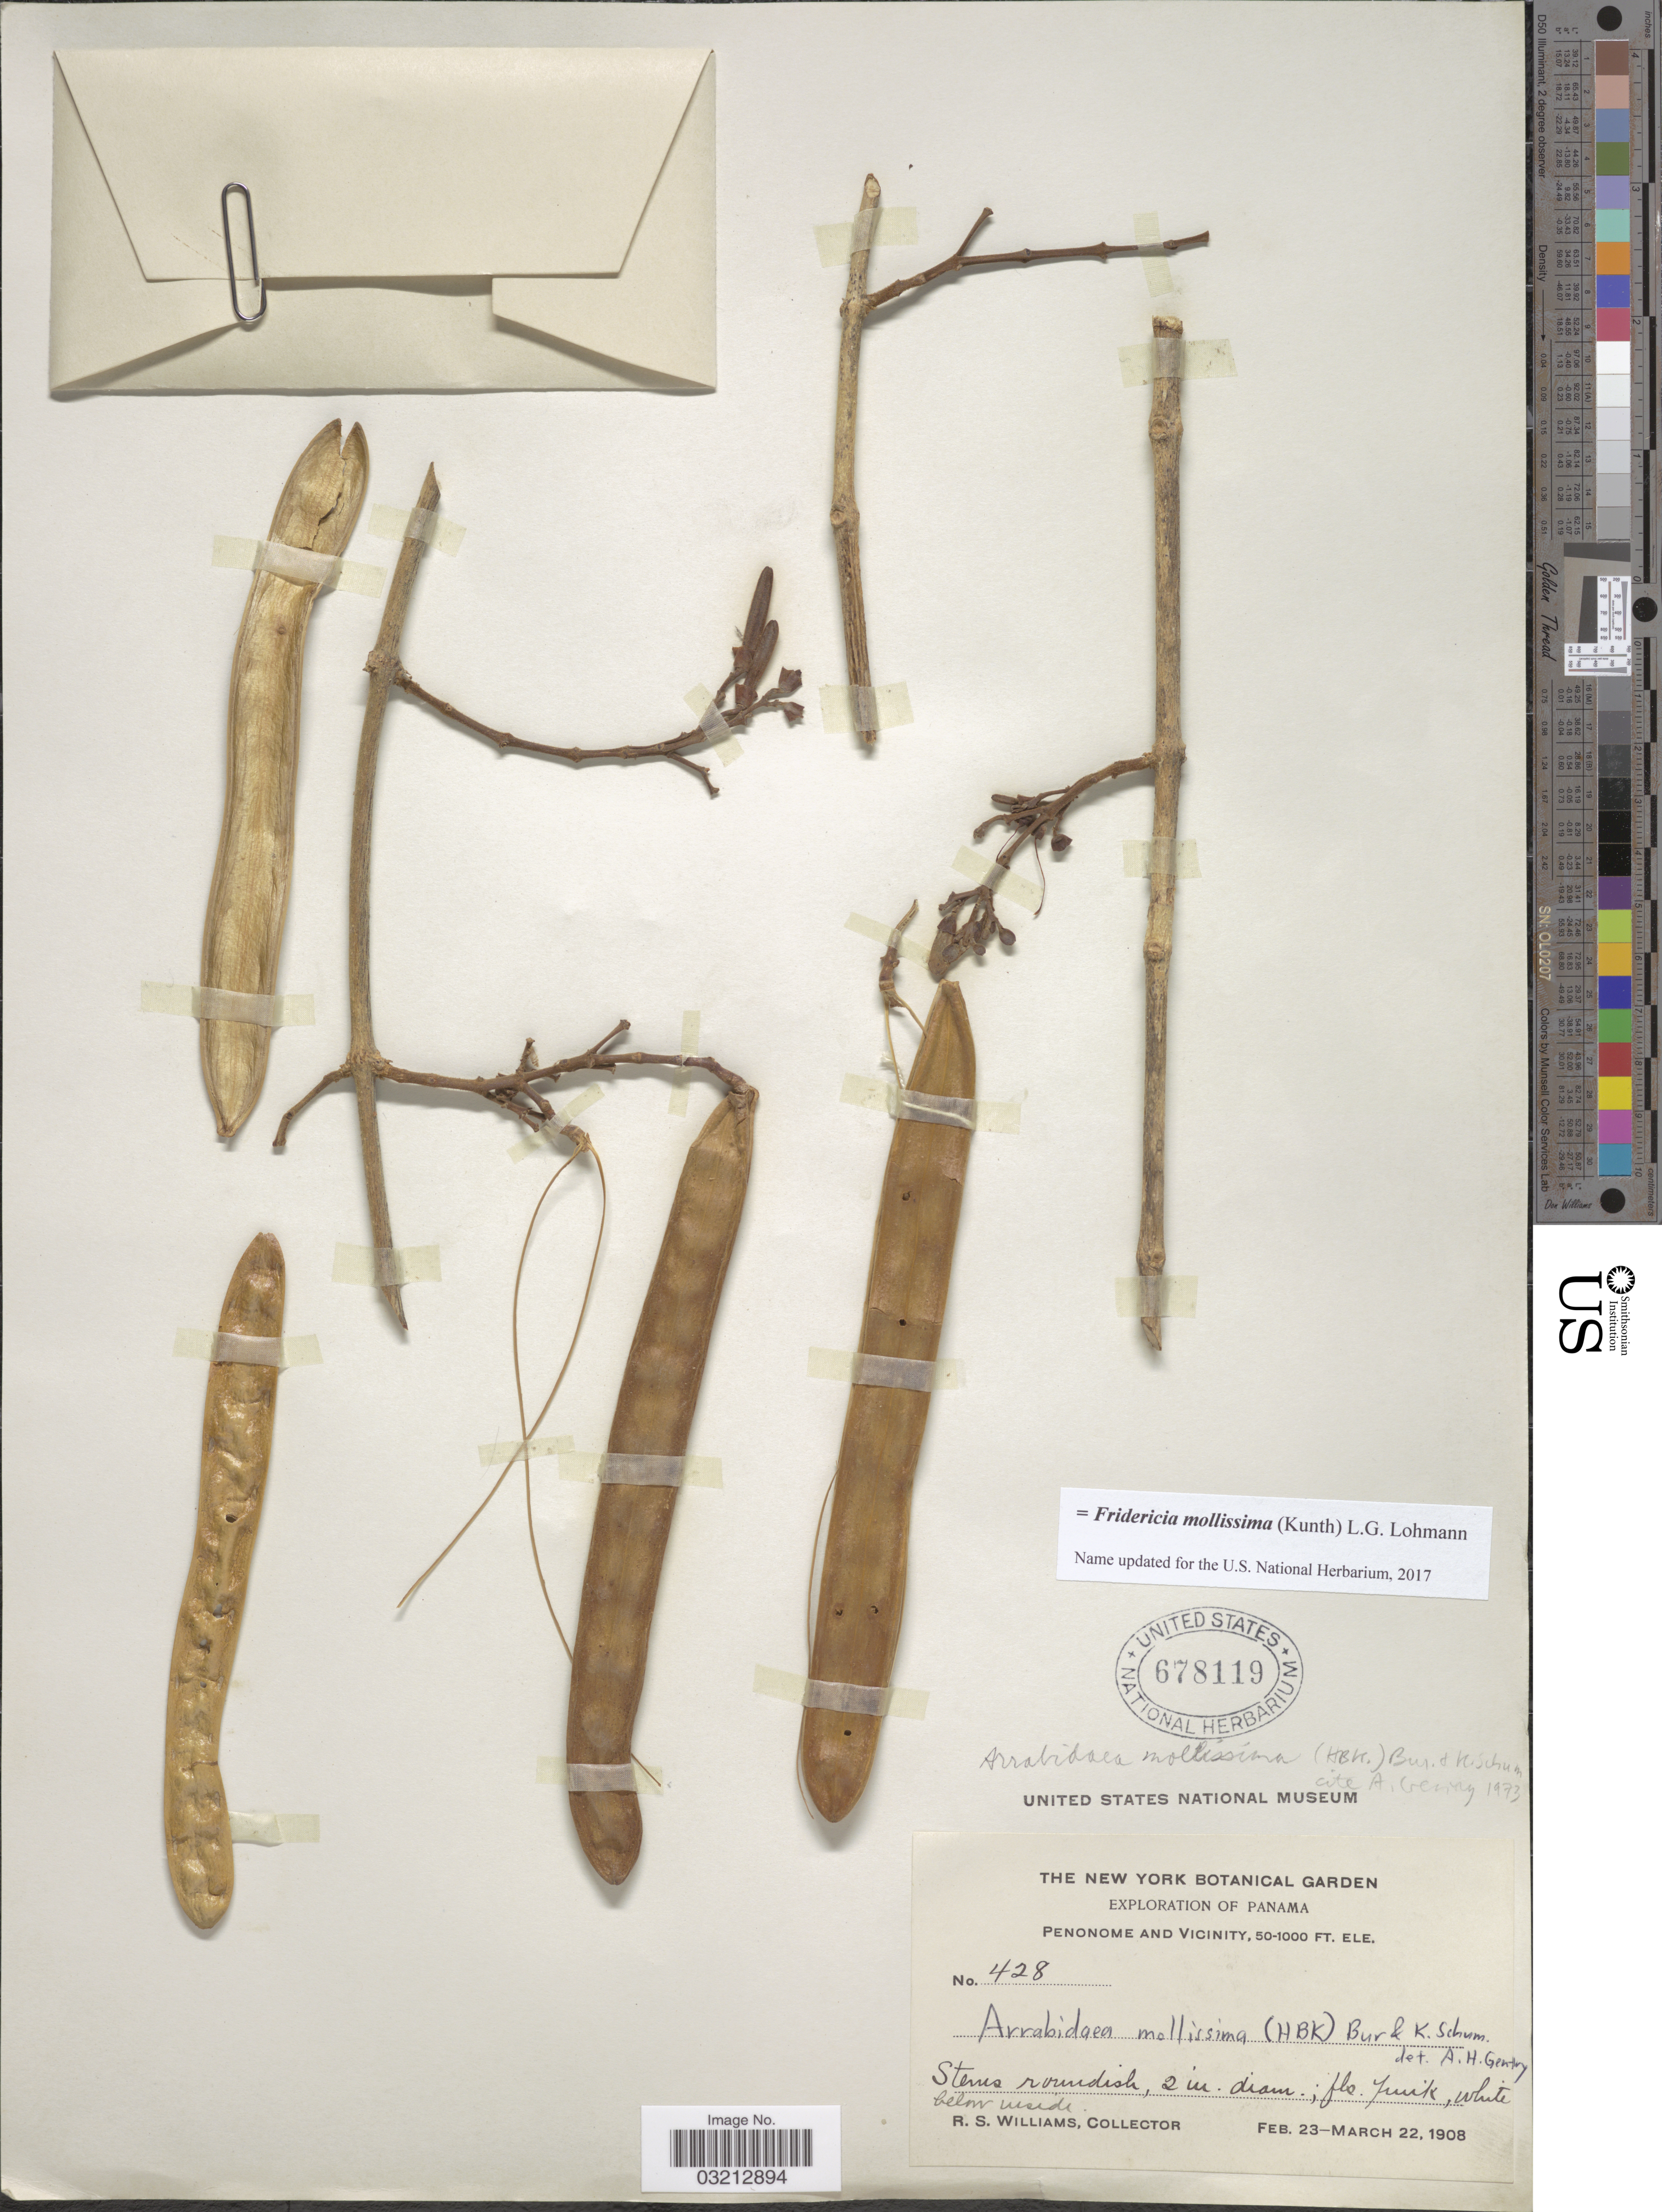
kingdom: Plantae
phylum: Tracheophyta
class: Magnoliopsida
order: Lamiales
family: Bignoniaceae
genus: Fridericia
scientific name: Fridericia mollissima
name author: (Kunth) L.G. Lohmann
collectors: R. S. Williams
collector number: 428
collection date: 1908-02-23/1908-03-22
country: Panama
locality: Penonome and vicinity.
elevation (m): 15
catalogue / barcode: US 678119